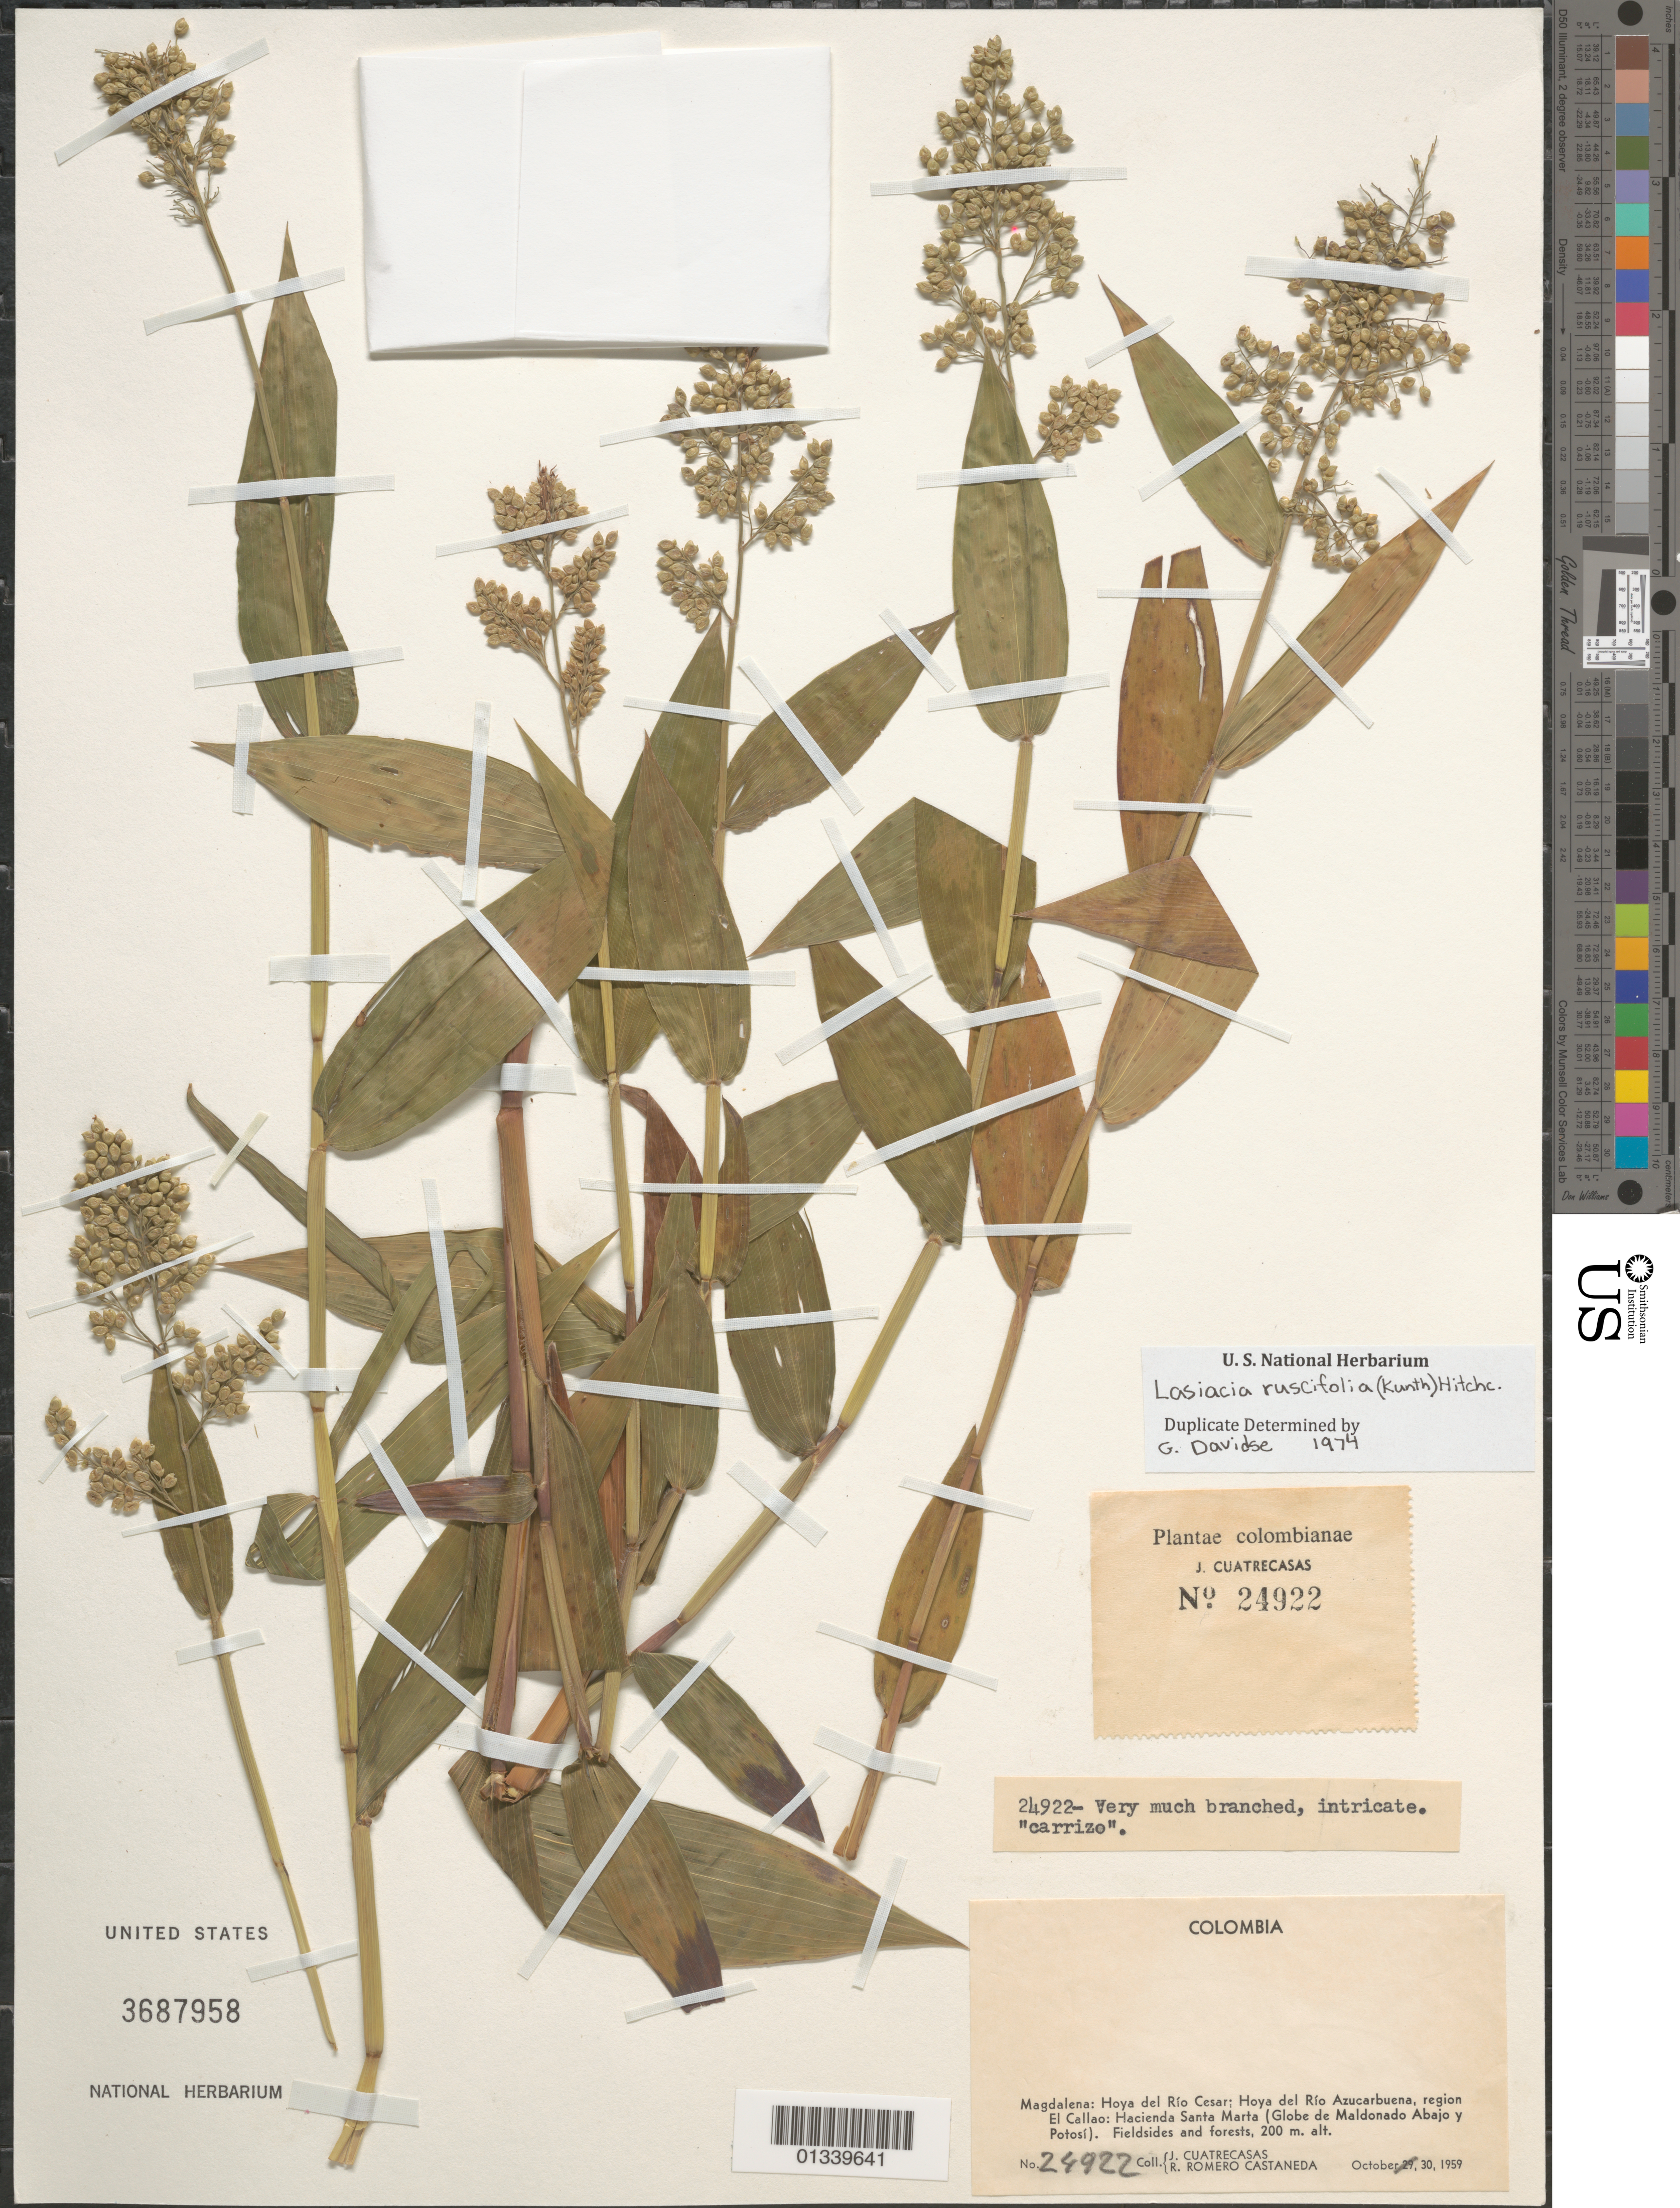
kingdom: Plantae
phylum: Tracheophyta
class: Liliopsida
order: Poales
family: Poaceae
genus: Lasiacis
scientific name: Lasiacis ruscifolia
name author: (Kunth) Hitchc.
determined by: Davidse, Gerrit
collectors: J. Cuatrecasas & R. Romero Castañeda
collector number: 24922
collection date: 1959-10-29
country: Colombia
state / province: Magdalena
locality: Hoya del Rio Cesar; Hoya del Rio Azucarbuena, region El Callao: Hacienda Santa Marta (Glode de Maldonado Abajo y Potosi)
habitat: Fieldsides and forests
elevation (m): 200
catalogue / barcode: US 3687958